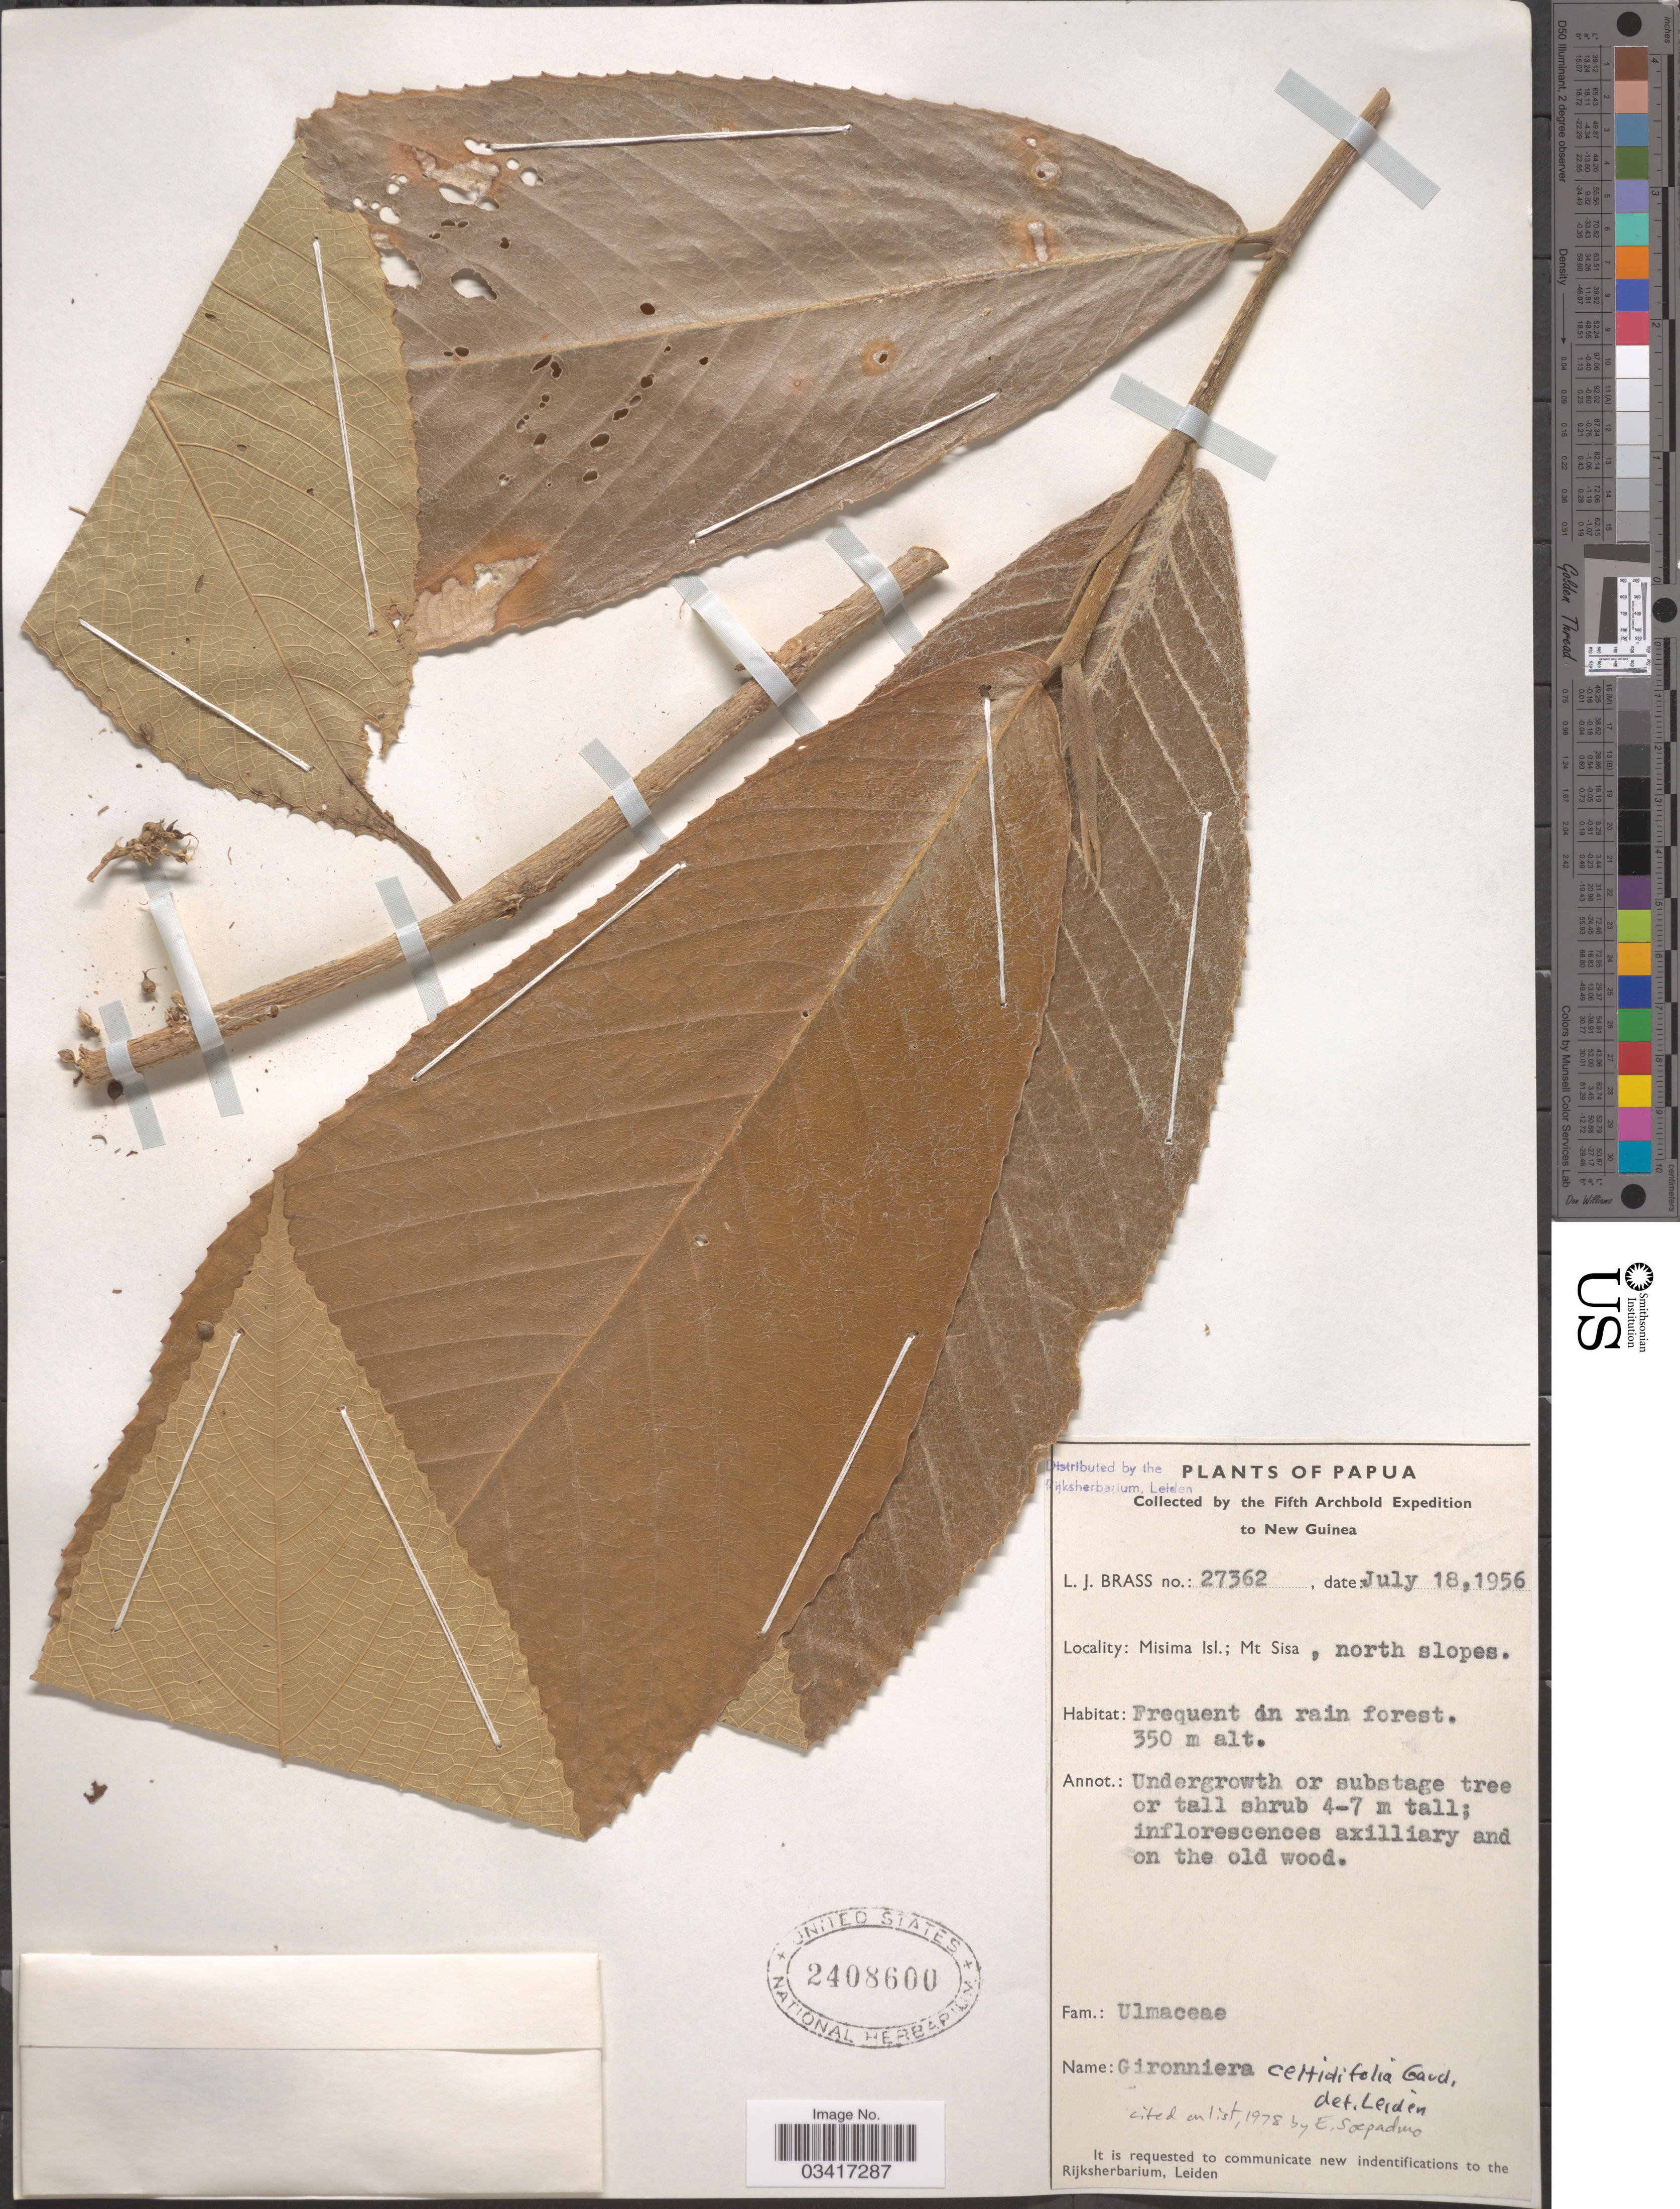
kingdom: Plantae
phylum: Tracheophyta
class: Magnoliopsida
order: Rosales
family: Cannabaceae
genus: Gironniera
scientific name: Gironniera celtidifolia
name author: Gaudich.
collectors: L. J. Brass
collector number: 27362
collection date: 1956-07-18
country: Papua New Guinea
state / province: Milne Bay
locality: New Guinea. Misima Isl.; Mt Sisa, north slopes.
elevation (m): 350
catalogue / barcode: US 2408600